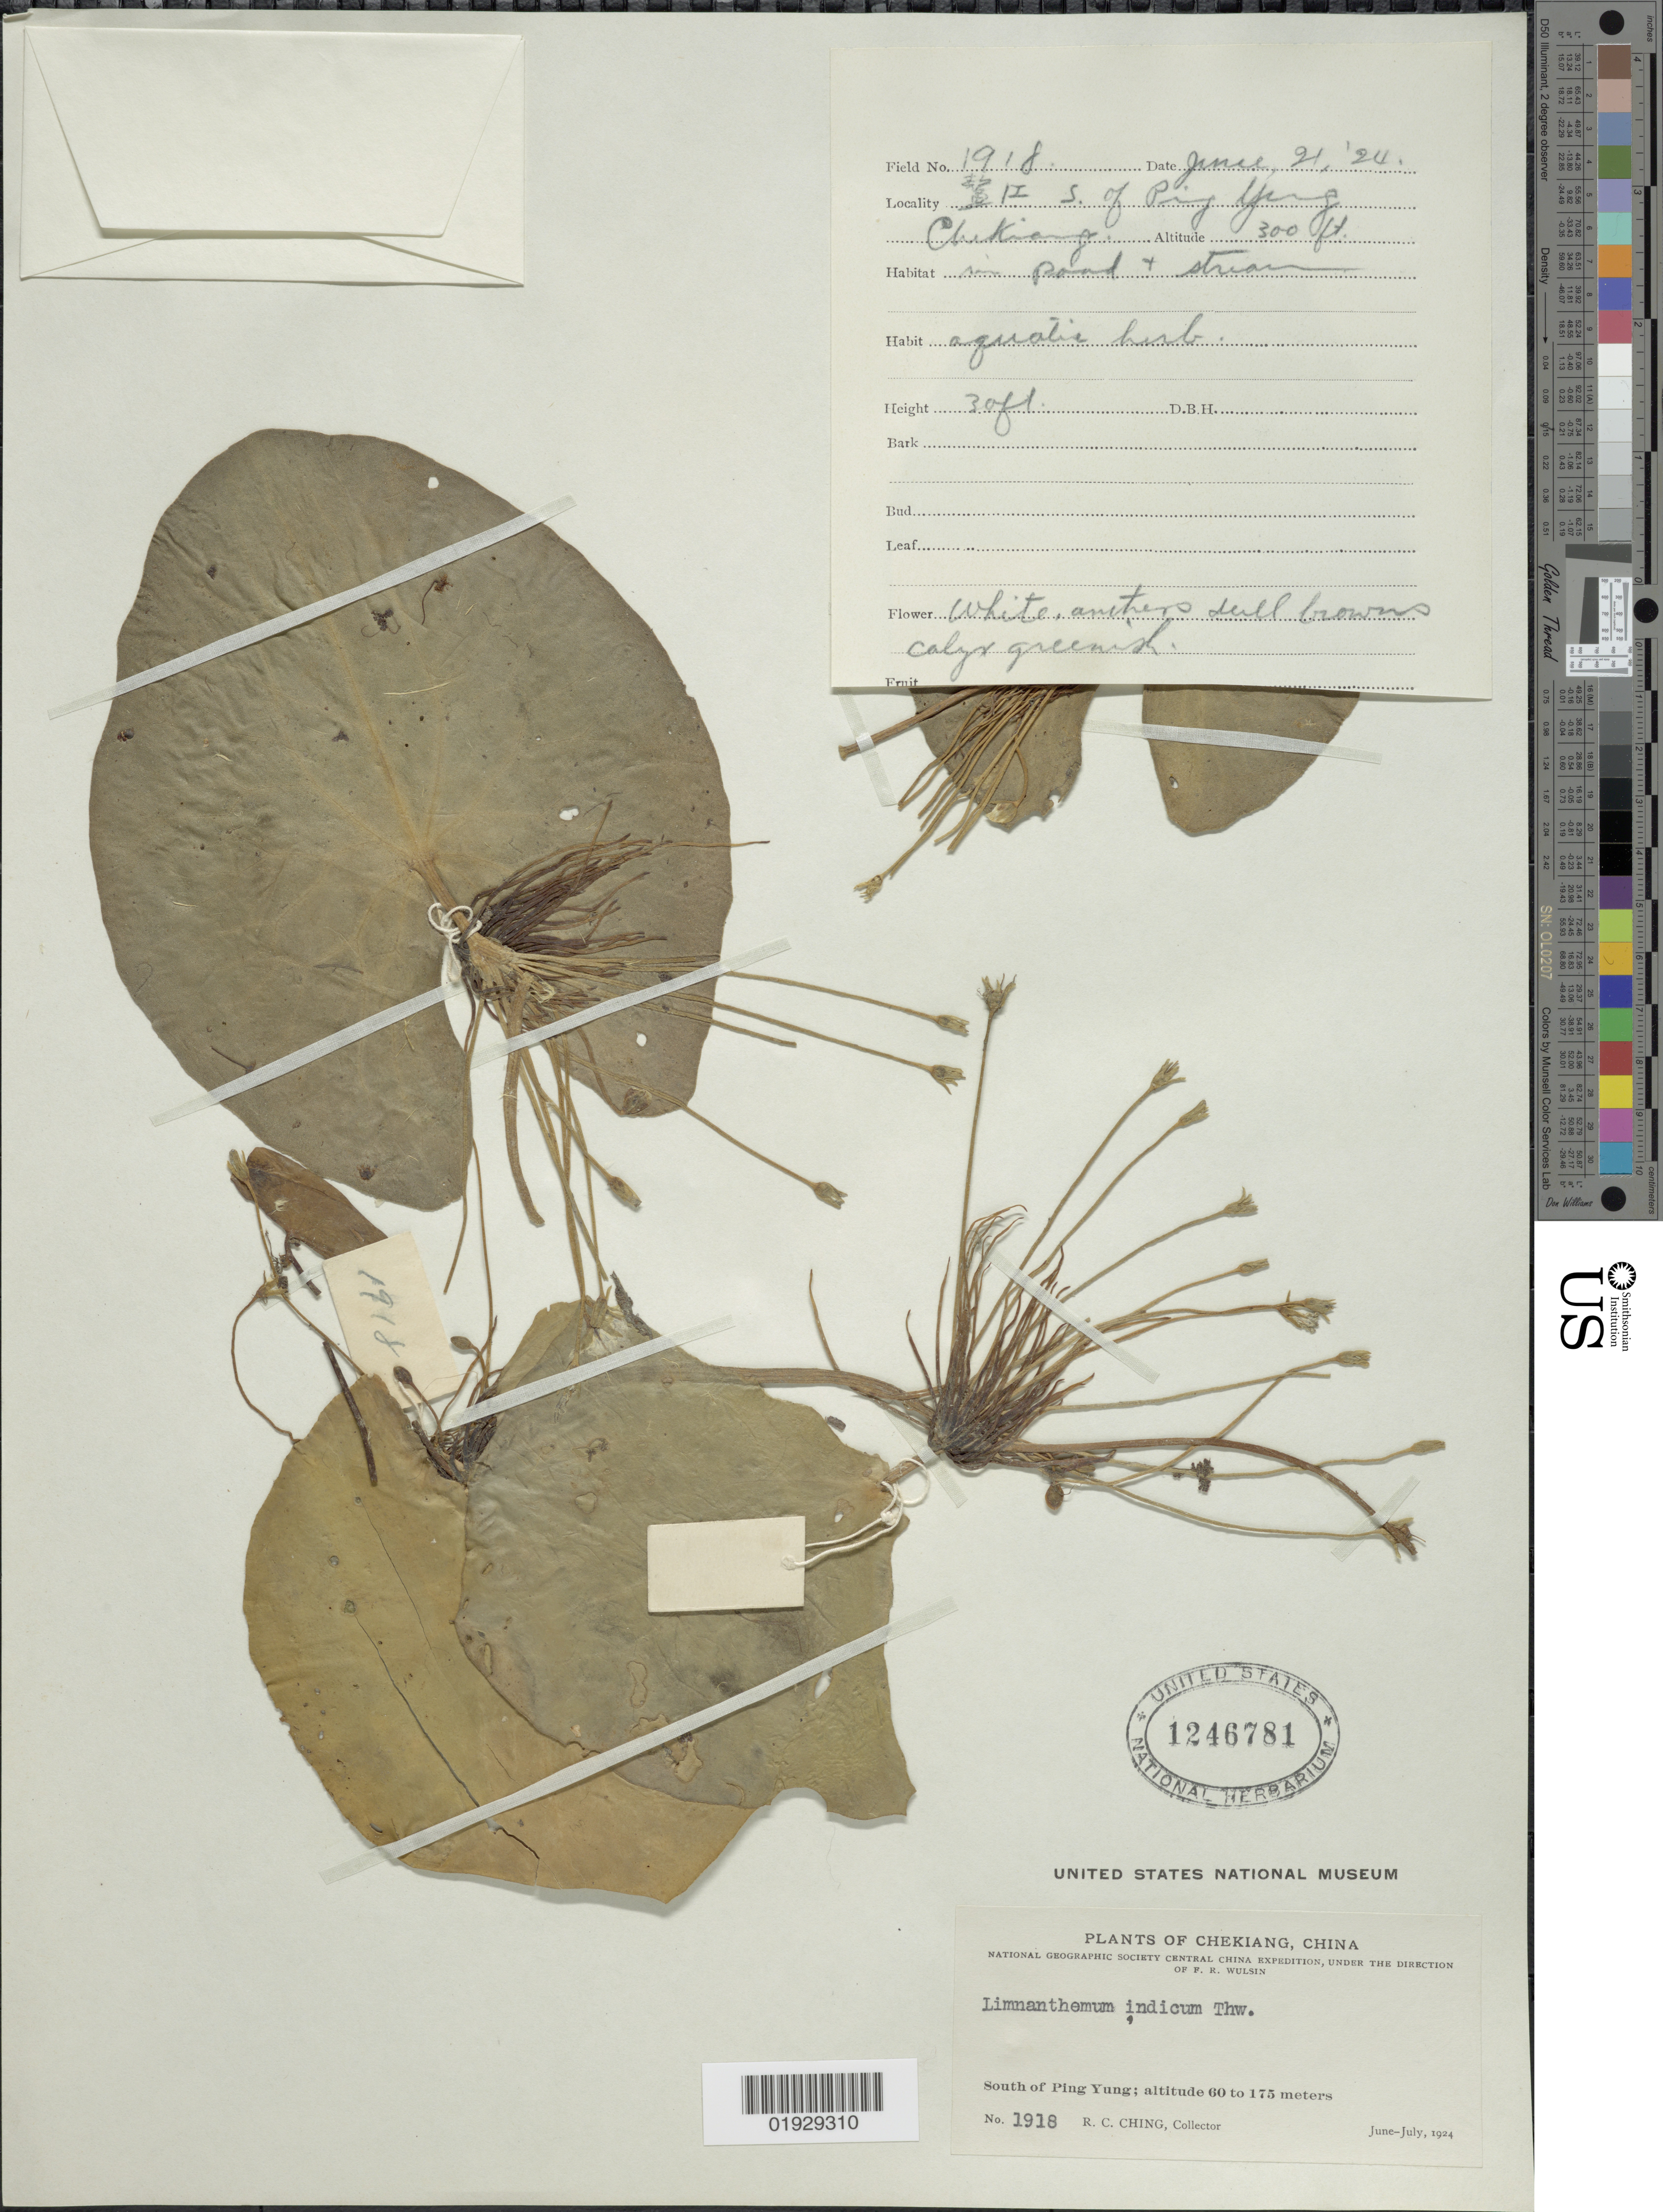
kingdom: Plantae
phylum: Tracheophyta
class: Magnoliopsida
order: Asterales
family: Menyanthaceae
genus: Nymphoides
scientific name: Nymphoides indica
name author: (L.) Kuntze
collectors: R. C. Ching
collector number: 1918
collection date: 1924-06-21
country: China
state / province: Zhejiang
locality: X S. of Ping Yeng. Chekiang. South of Ping Yung.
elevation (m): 91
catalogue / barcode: US 1246781